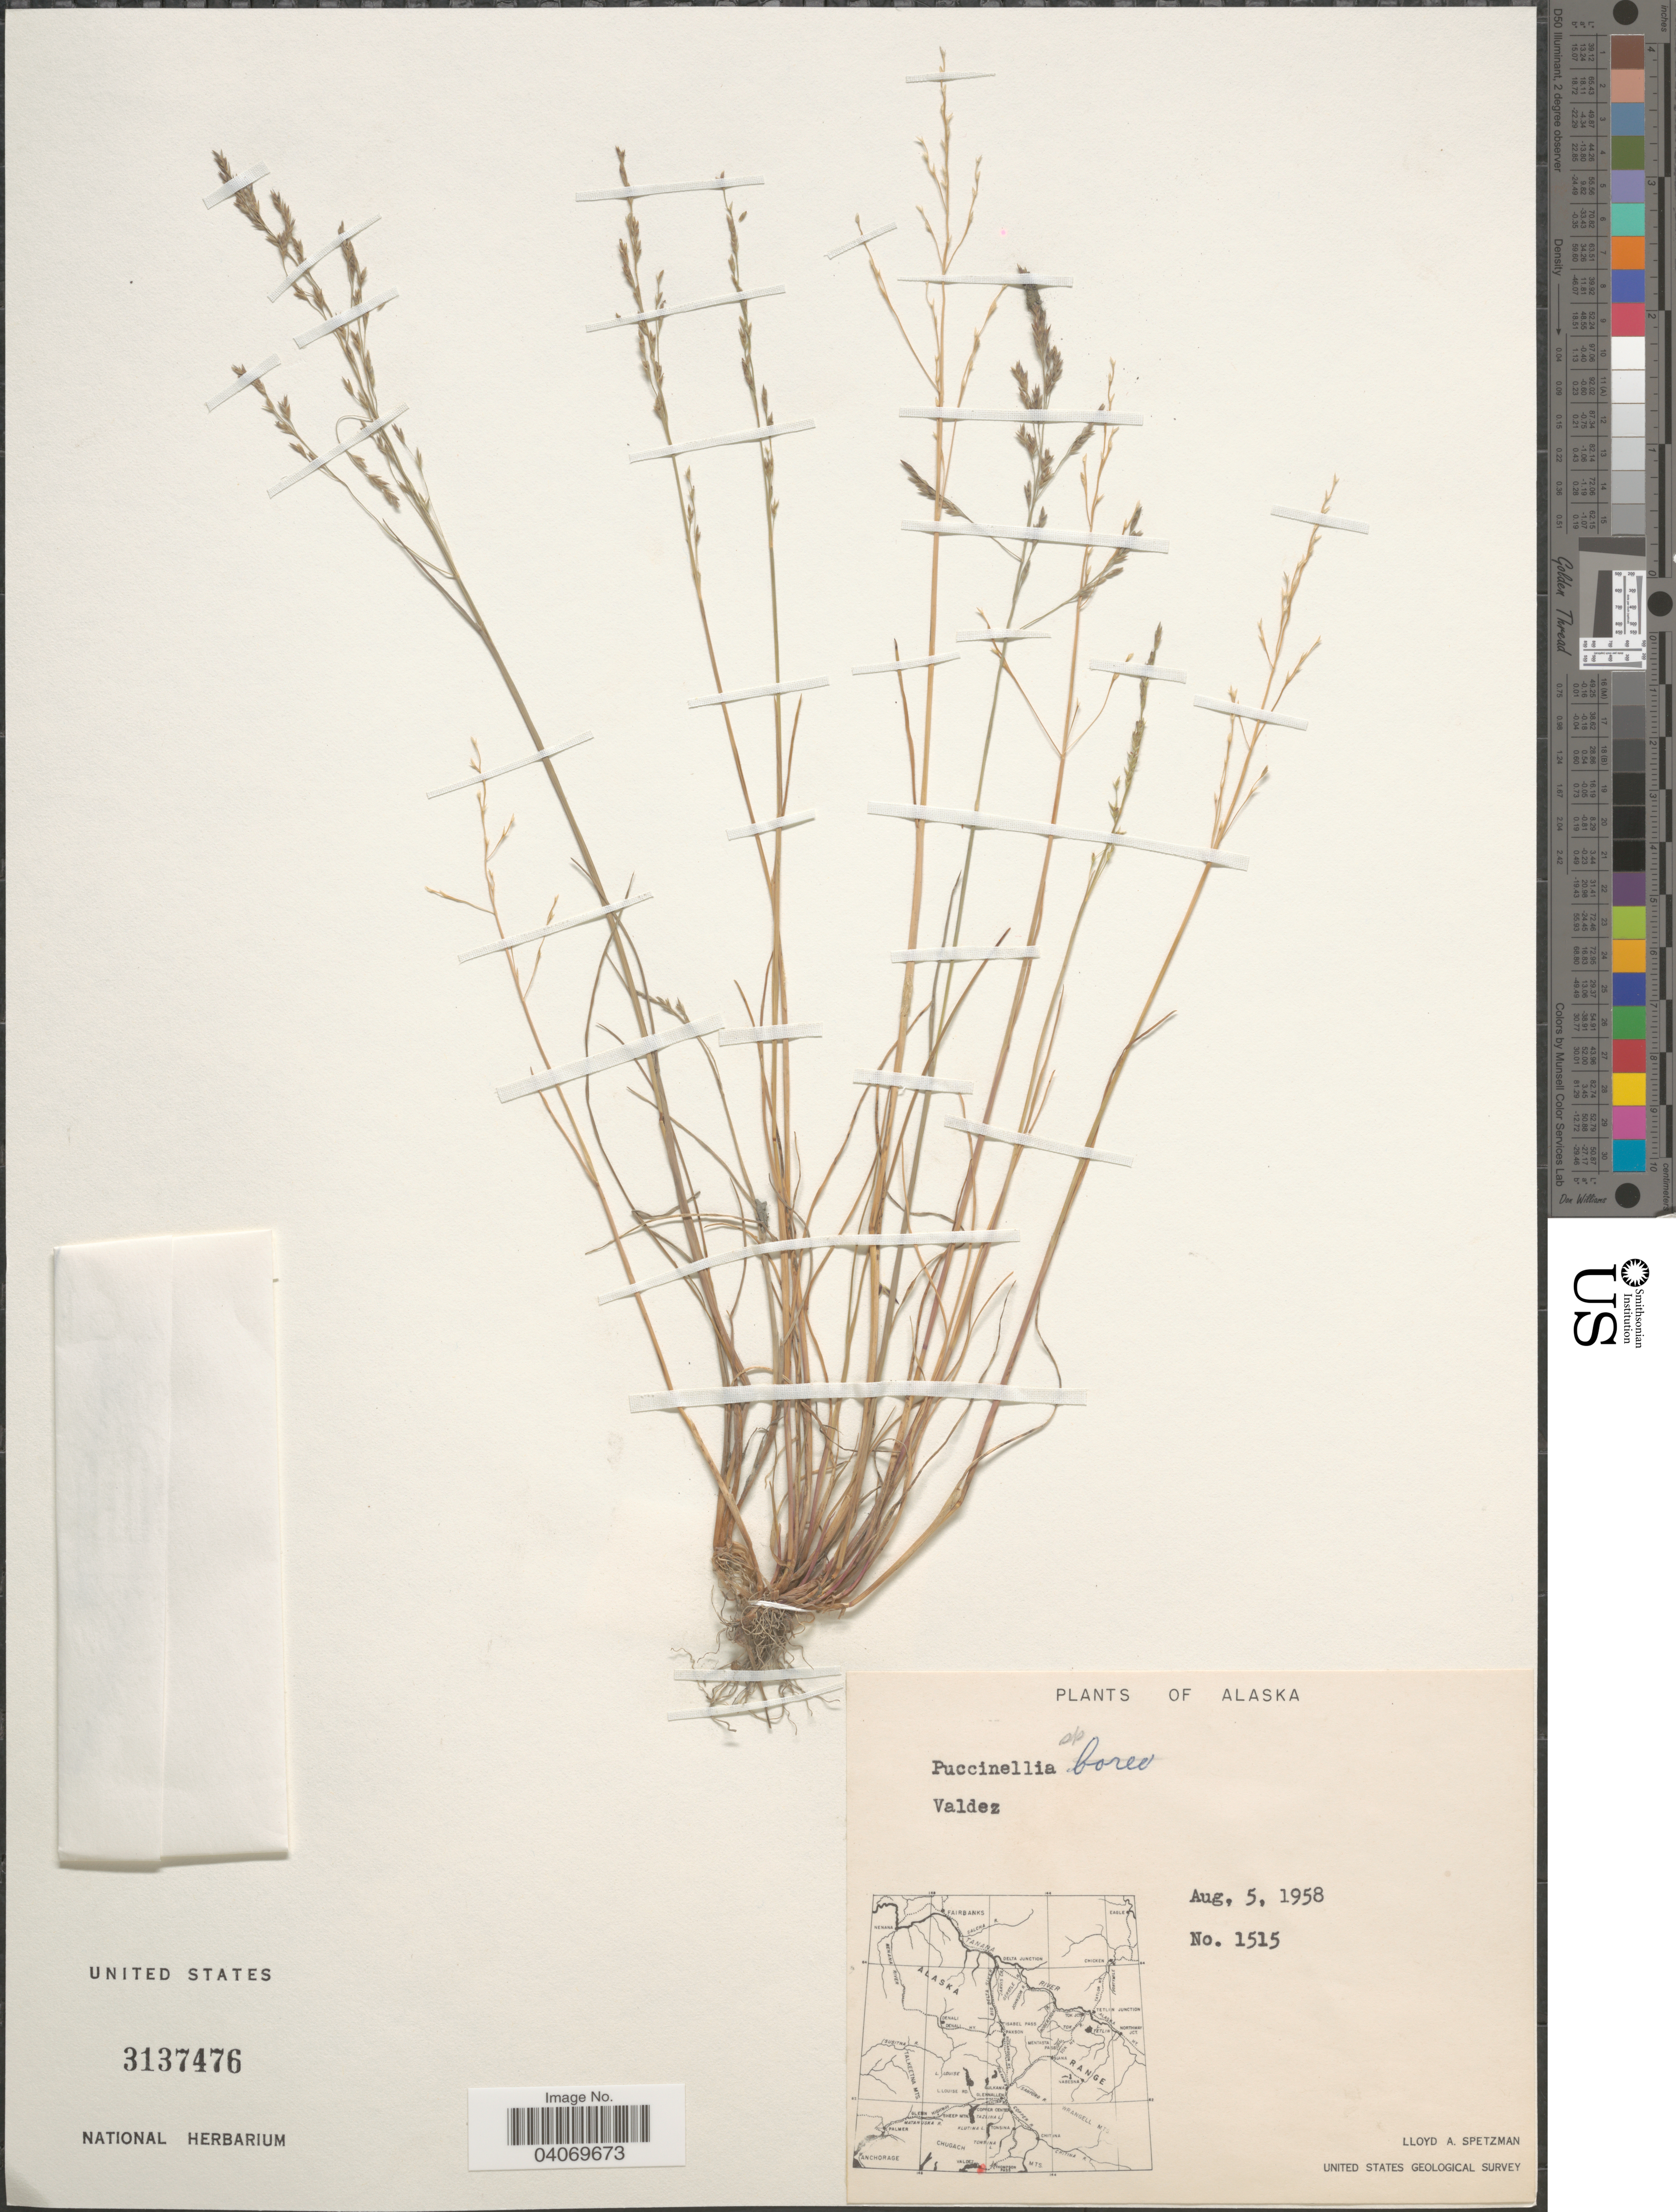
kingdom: Plantae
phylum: Tracheophyta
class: Liliopsida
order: Poales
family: Poaceae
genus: Poa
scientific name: Poa sp.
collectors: L. Spetzman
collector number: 1515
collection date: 1958-08-05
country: United States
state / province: Alaska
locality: Valdez. United States Geological Survey.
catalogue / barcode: US 3137476